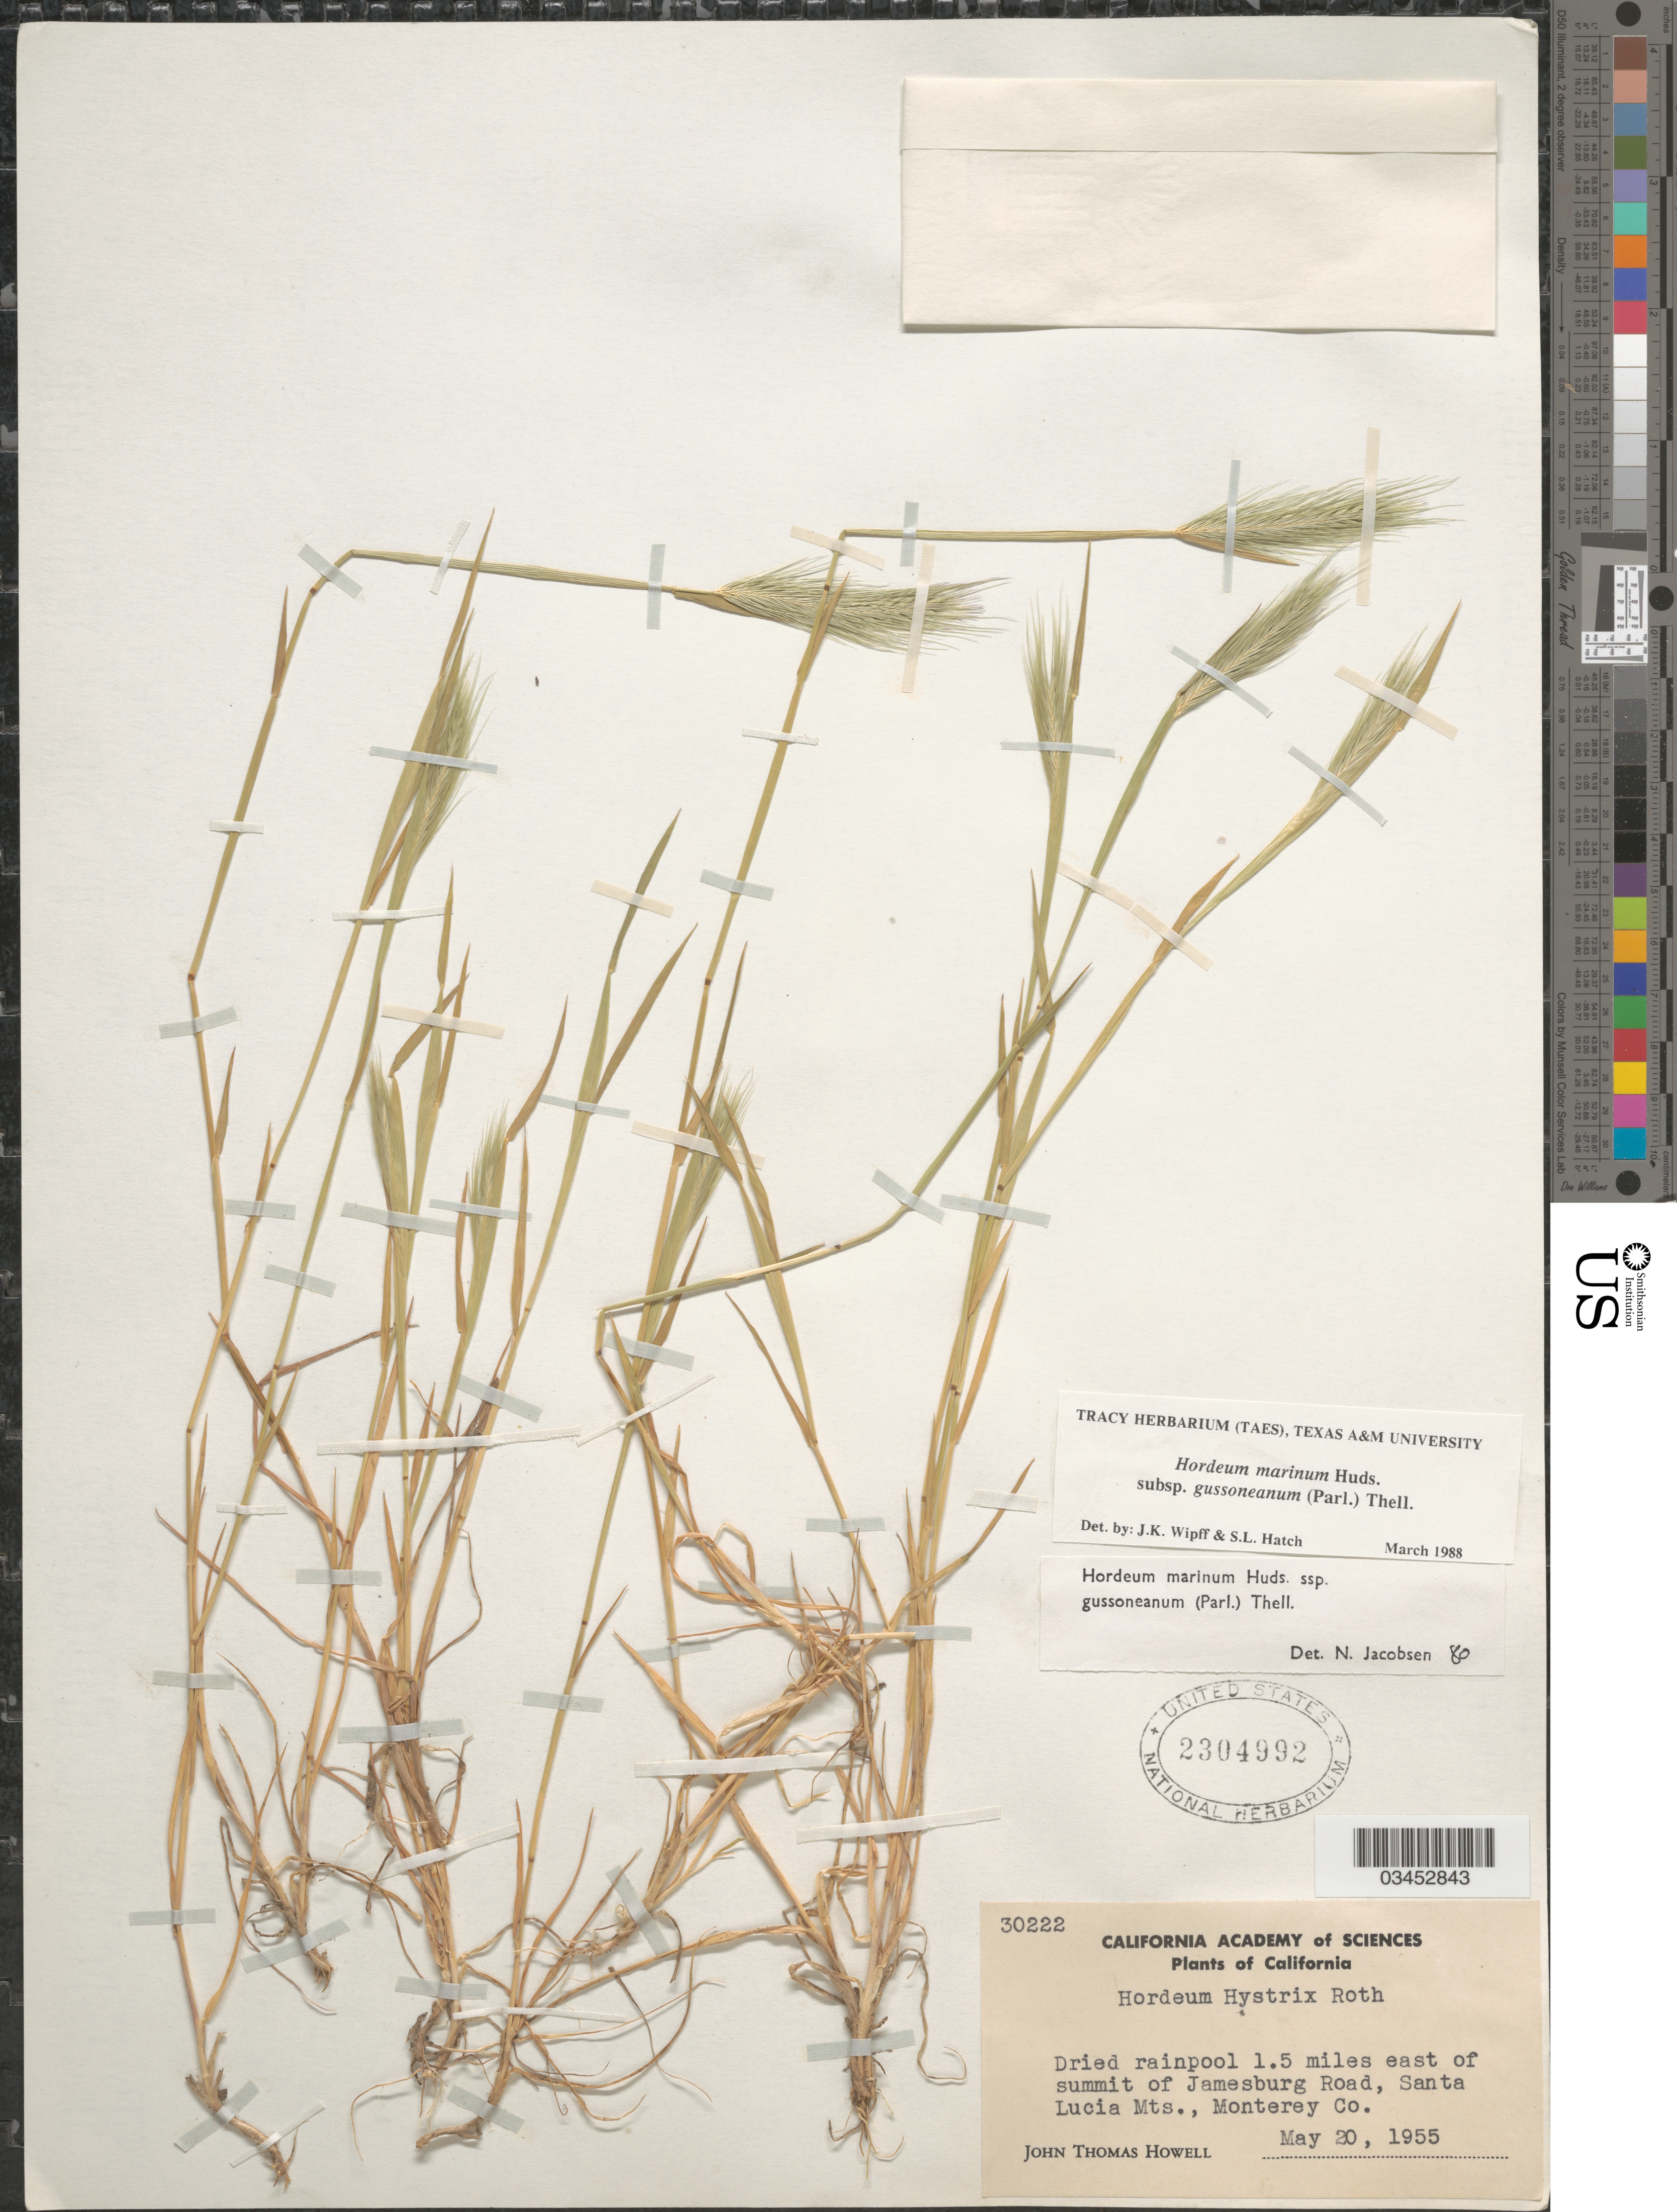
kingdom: Plantae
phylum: Tracheophyta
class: Liliopsida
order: Poales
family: Poaceae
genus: Hordeum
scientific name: Hordeum marinum subsp. gussoneanum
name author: (Parl.) Thell.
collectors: J. T. Howell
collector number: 30222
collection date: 1955-05-20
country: United States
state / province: California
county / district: Monterey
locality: Dried rainpool 1.5 miles east of summit of Jamesburg Road, Santa Lucia Mts., Monterey Co.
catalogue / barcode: US 2304992